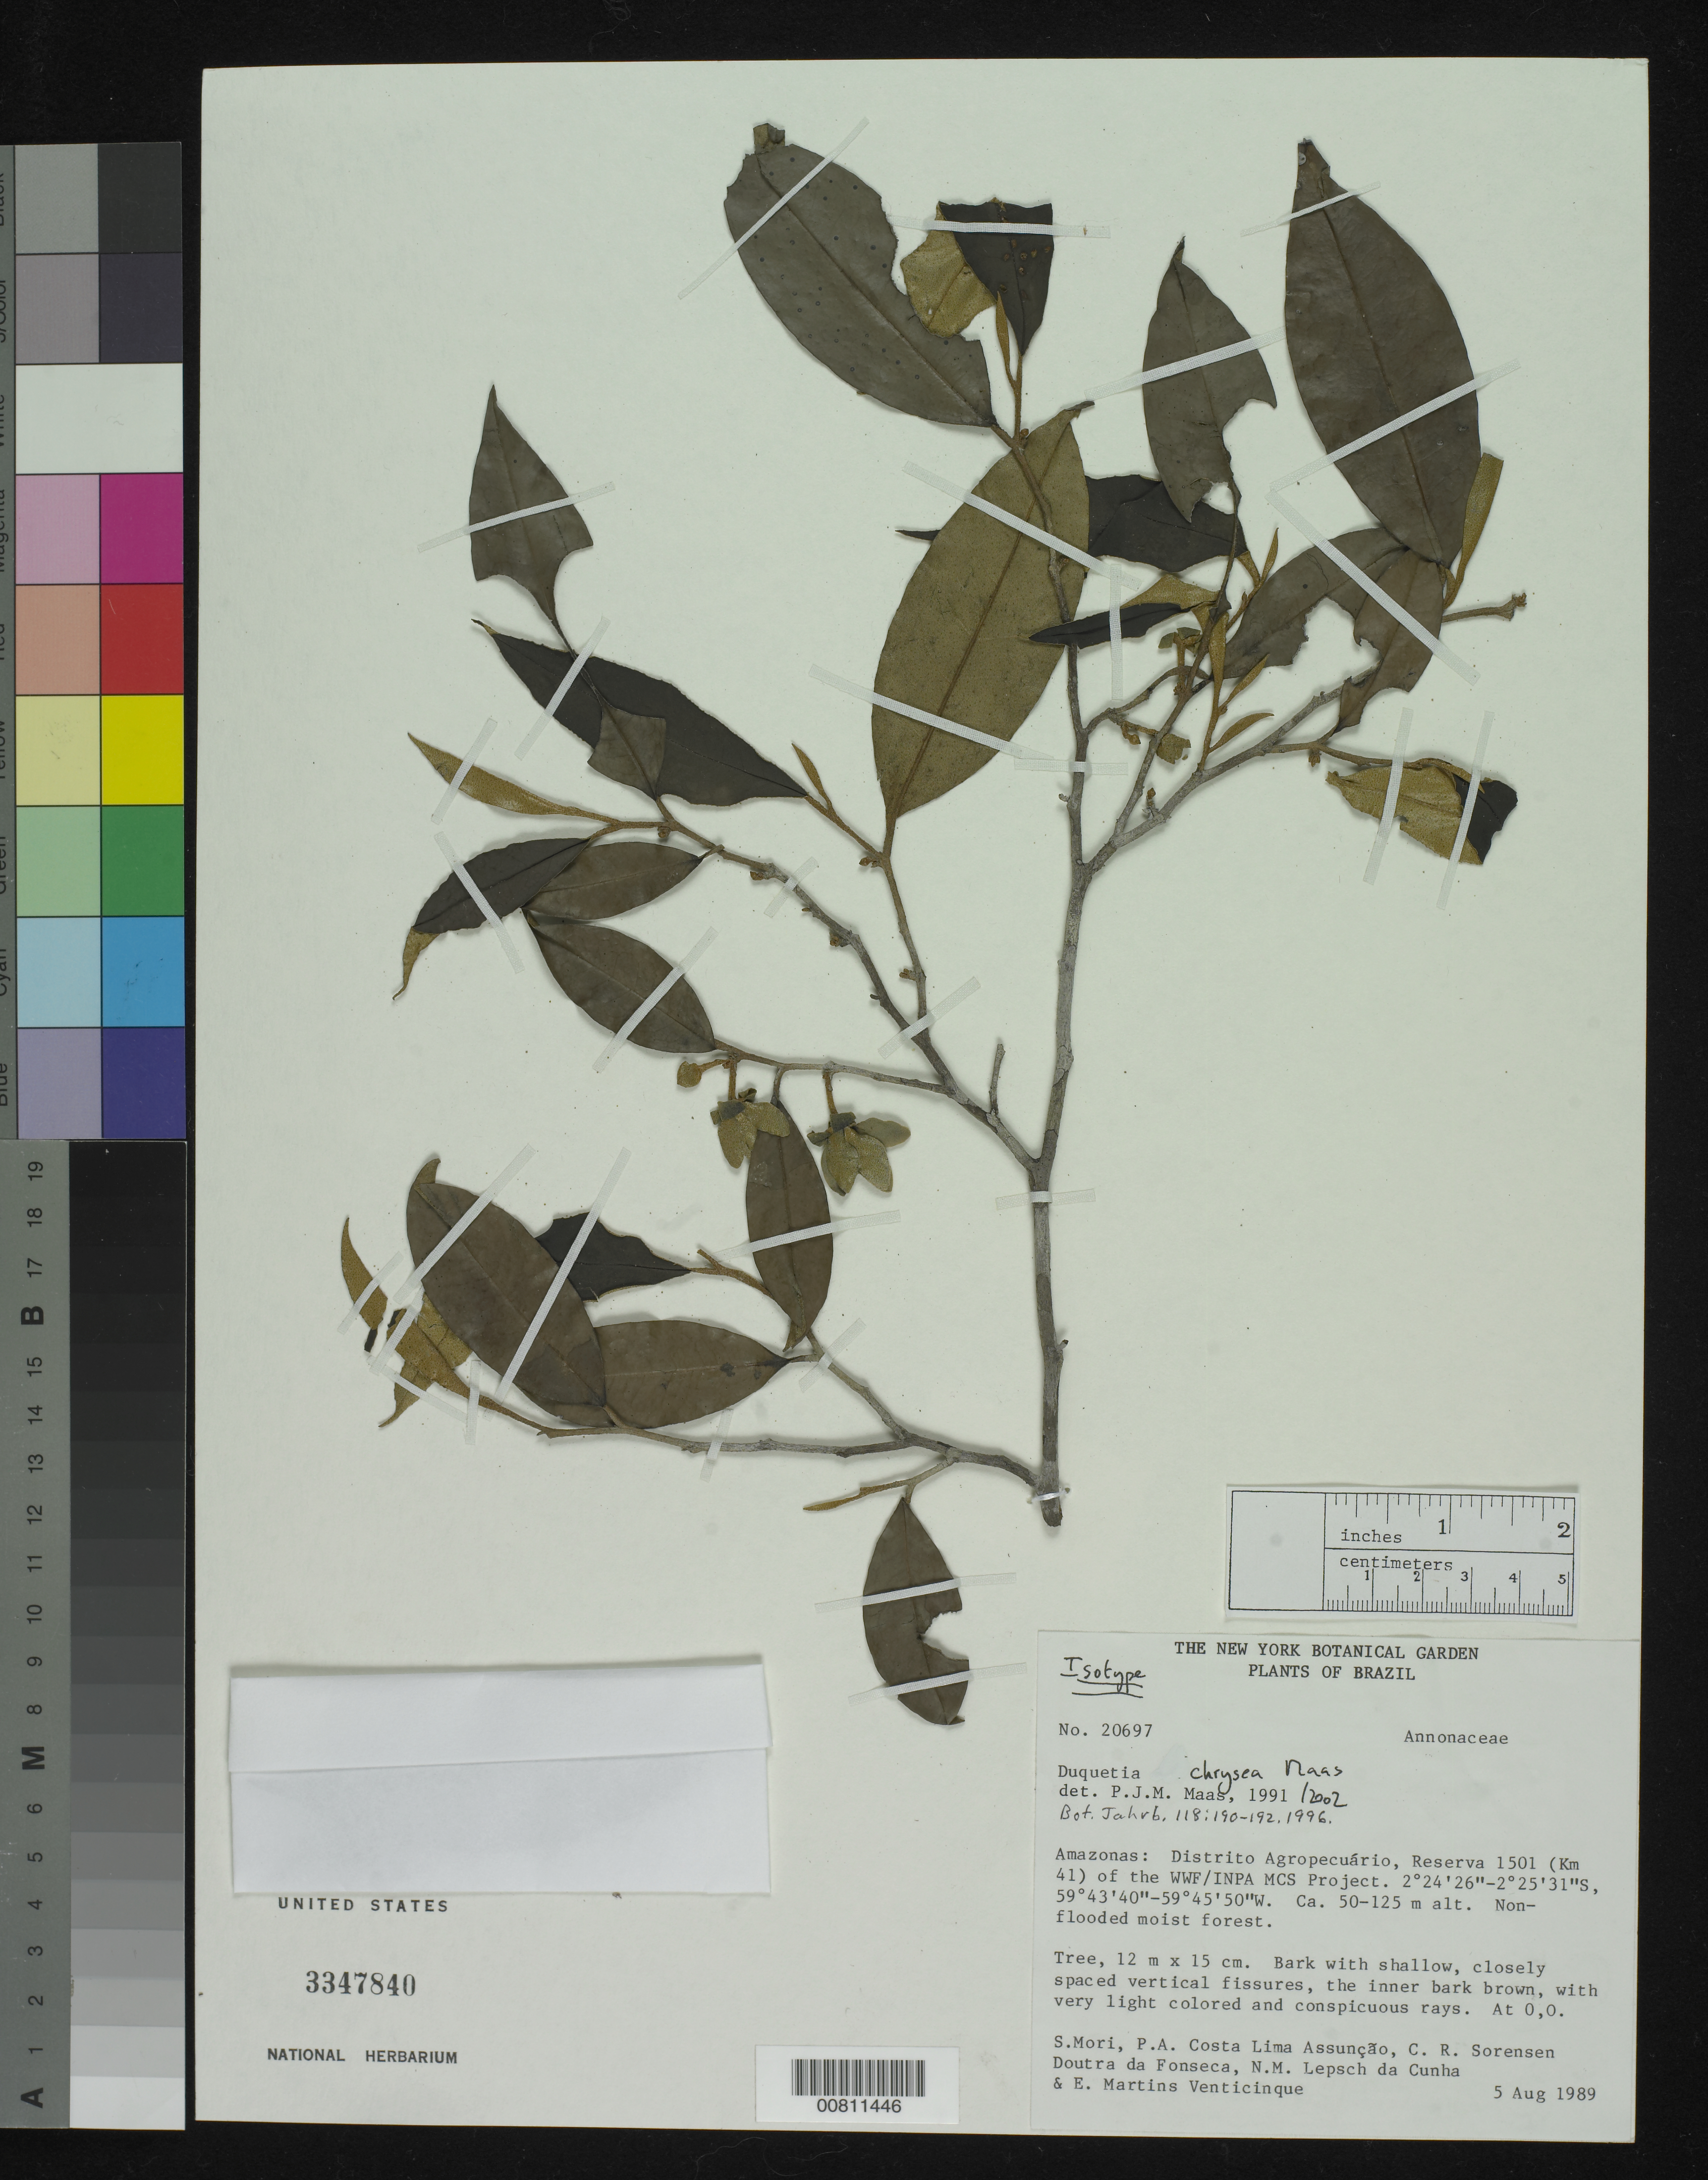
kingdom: Plantae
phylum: Tracheophyta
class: Magnoliopsida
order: Magnoliales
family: Annonaceae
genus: Duguetia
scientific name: Duguetia chrysea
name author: Maas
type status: Isotype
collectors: S. Mori & et al.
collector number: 20697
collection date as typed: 05 Aug 1989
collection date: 1989-08-05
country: Brazil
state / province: Amazonas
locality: Amazonas: Distrito Agropecuário, Reserva 1501 (Km 41) of the WWF/INPA MCS project.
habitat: Non-flooded moist forest.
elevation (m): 50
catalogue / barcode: US 3347840